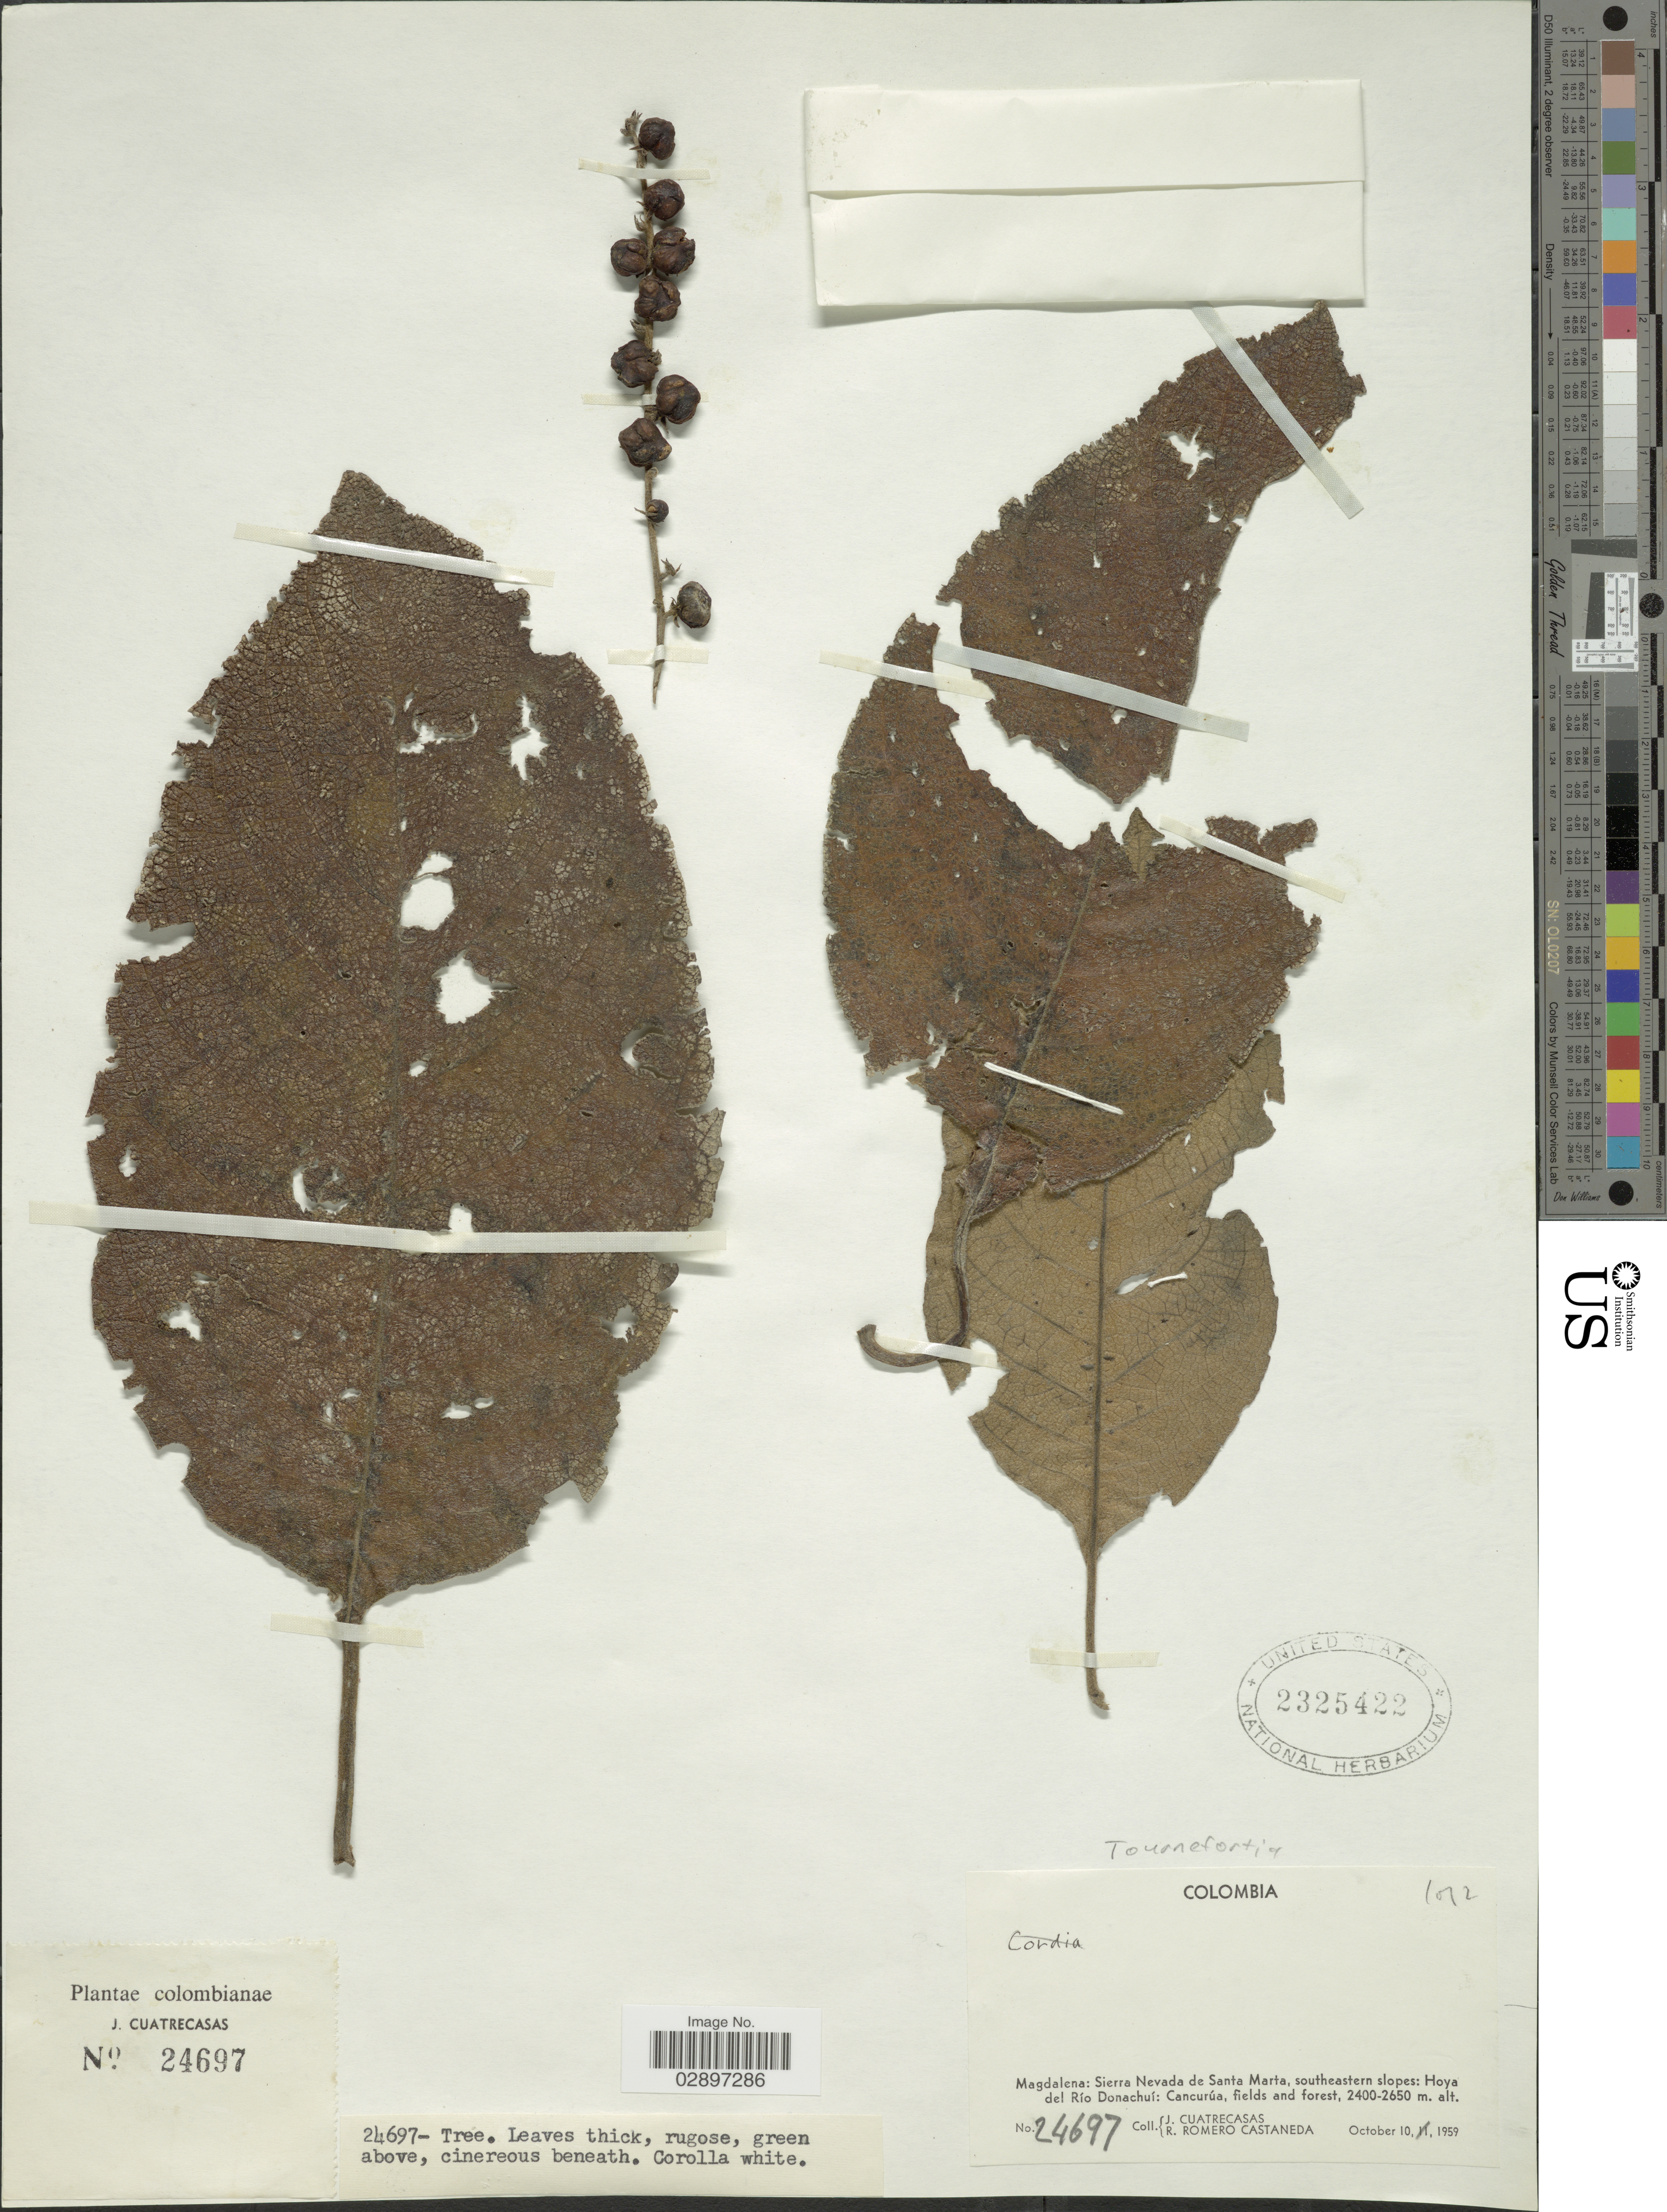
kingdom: Plantae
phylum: Tracheophyta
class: Magnoliopsida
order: Boraginales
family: Heliotropiaceae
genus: Tournefortia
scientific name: Tournefortia macrostachya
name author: Rusby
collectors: J. Cuatrecasas & R. Romero Castañeda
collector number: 24697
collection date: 1959-10-10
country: Colombia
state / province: Magdalena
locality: Magdalena: Sierra Nevada de Santa Marta, southeastern slopes: Hoya del Río Donachuí: Cancurúa, fields and forest.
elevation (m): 2400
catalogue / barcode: US 2325422